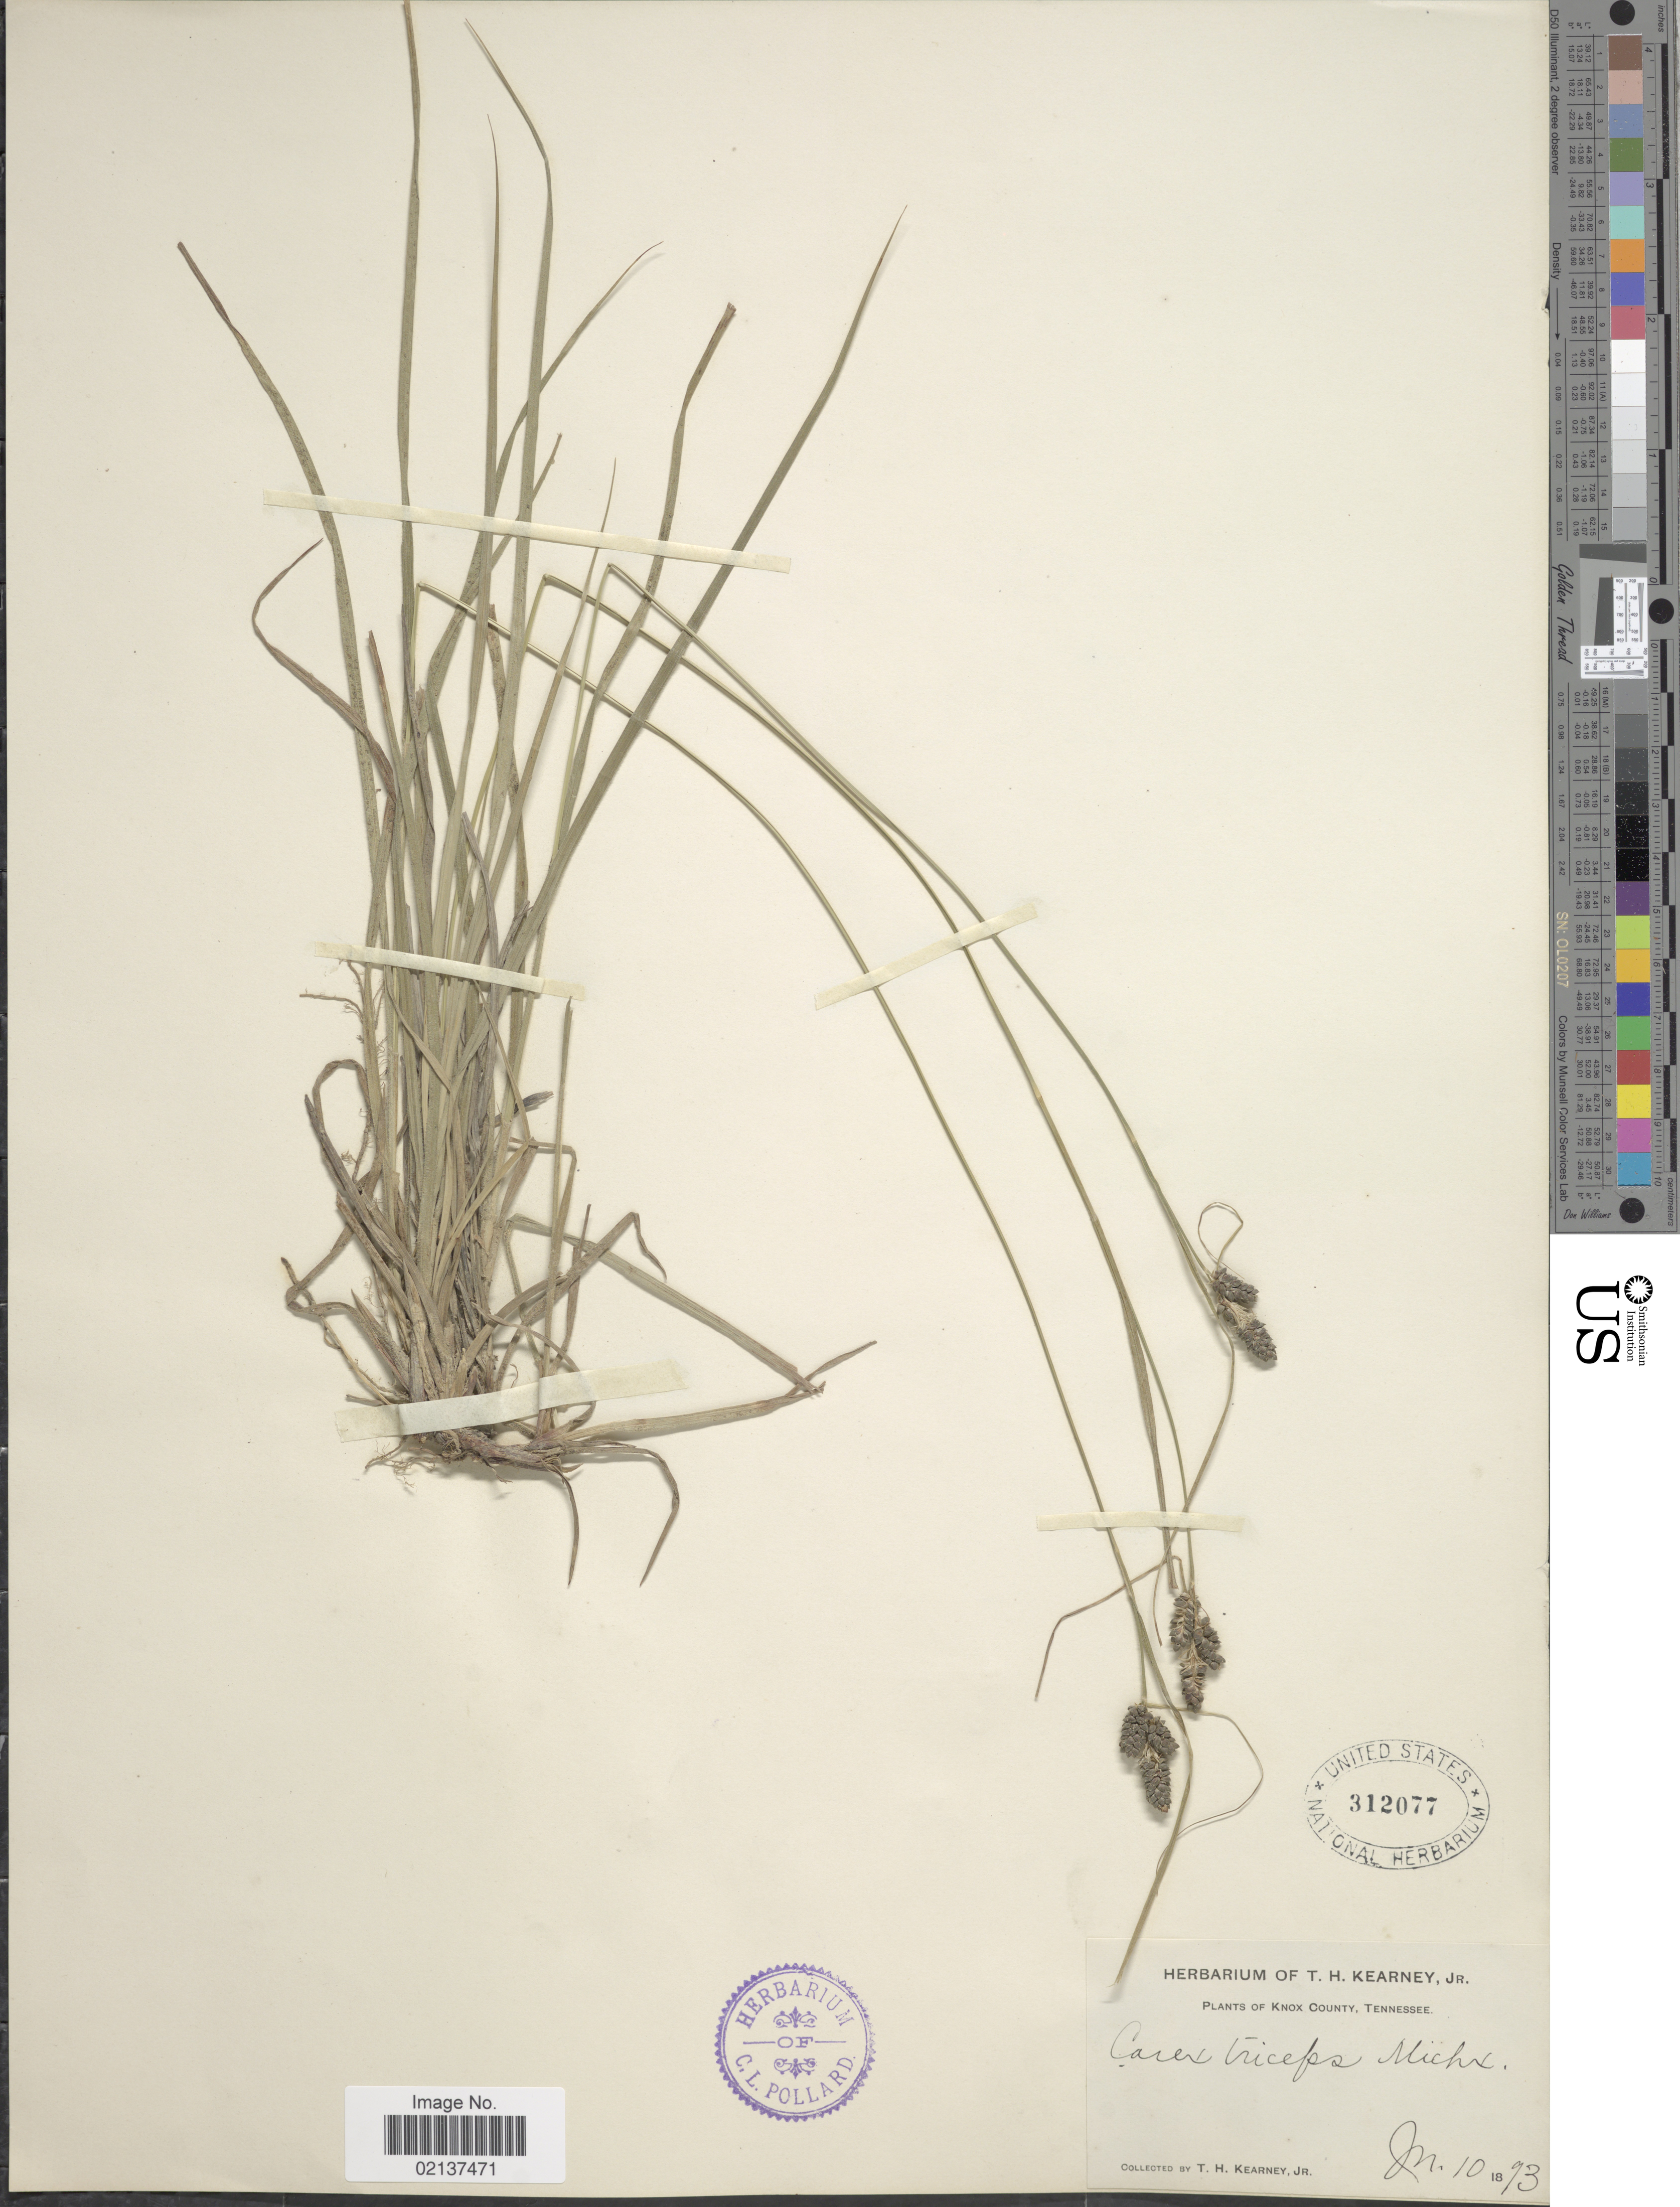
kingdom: Plantae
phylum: Tracheophyta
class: Liliopsida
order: Poales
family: Cyperaceae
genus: Carex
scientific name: Carex hirsutella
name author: Mack.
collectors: T. H. Kearney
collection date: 1893-06-10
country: United States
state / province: Tennessee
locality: Knox County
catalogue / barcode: US 312077